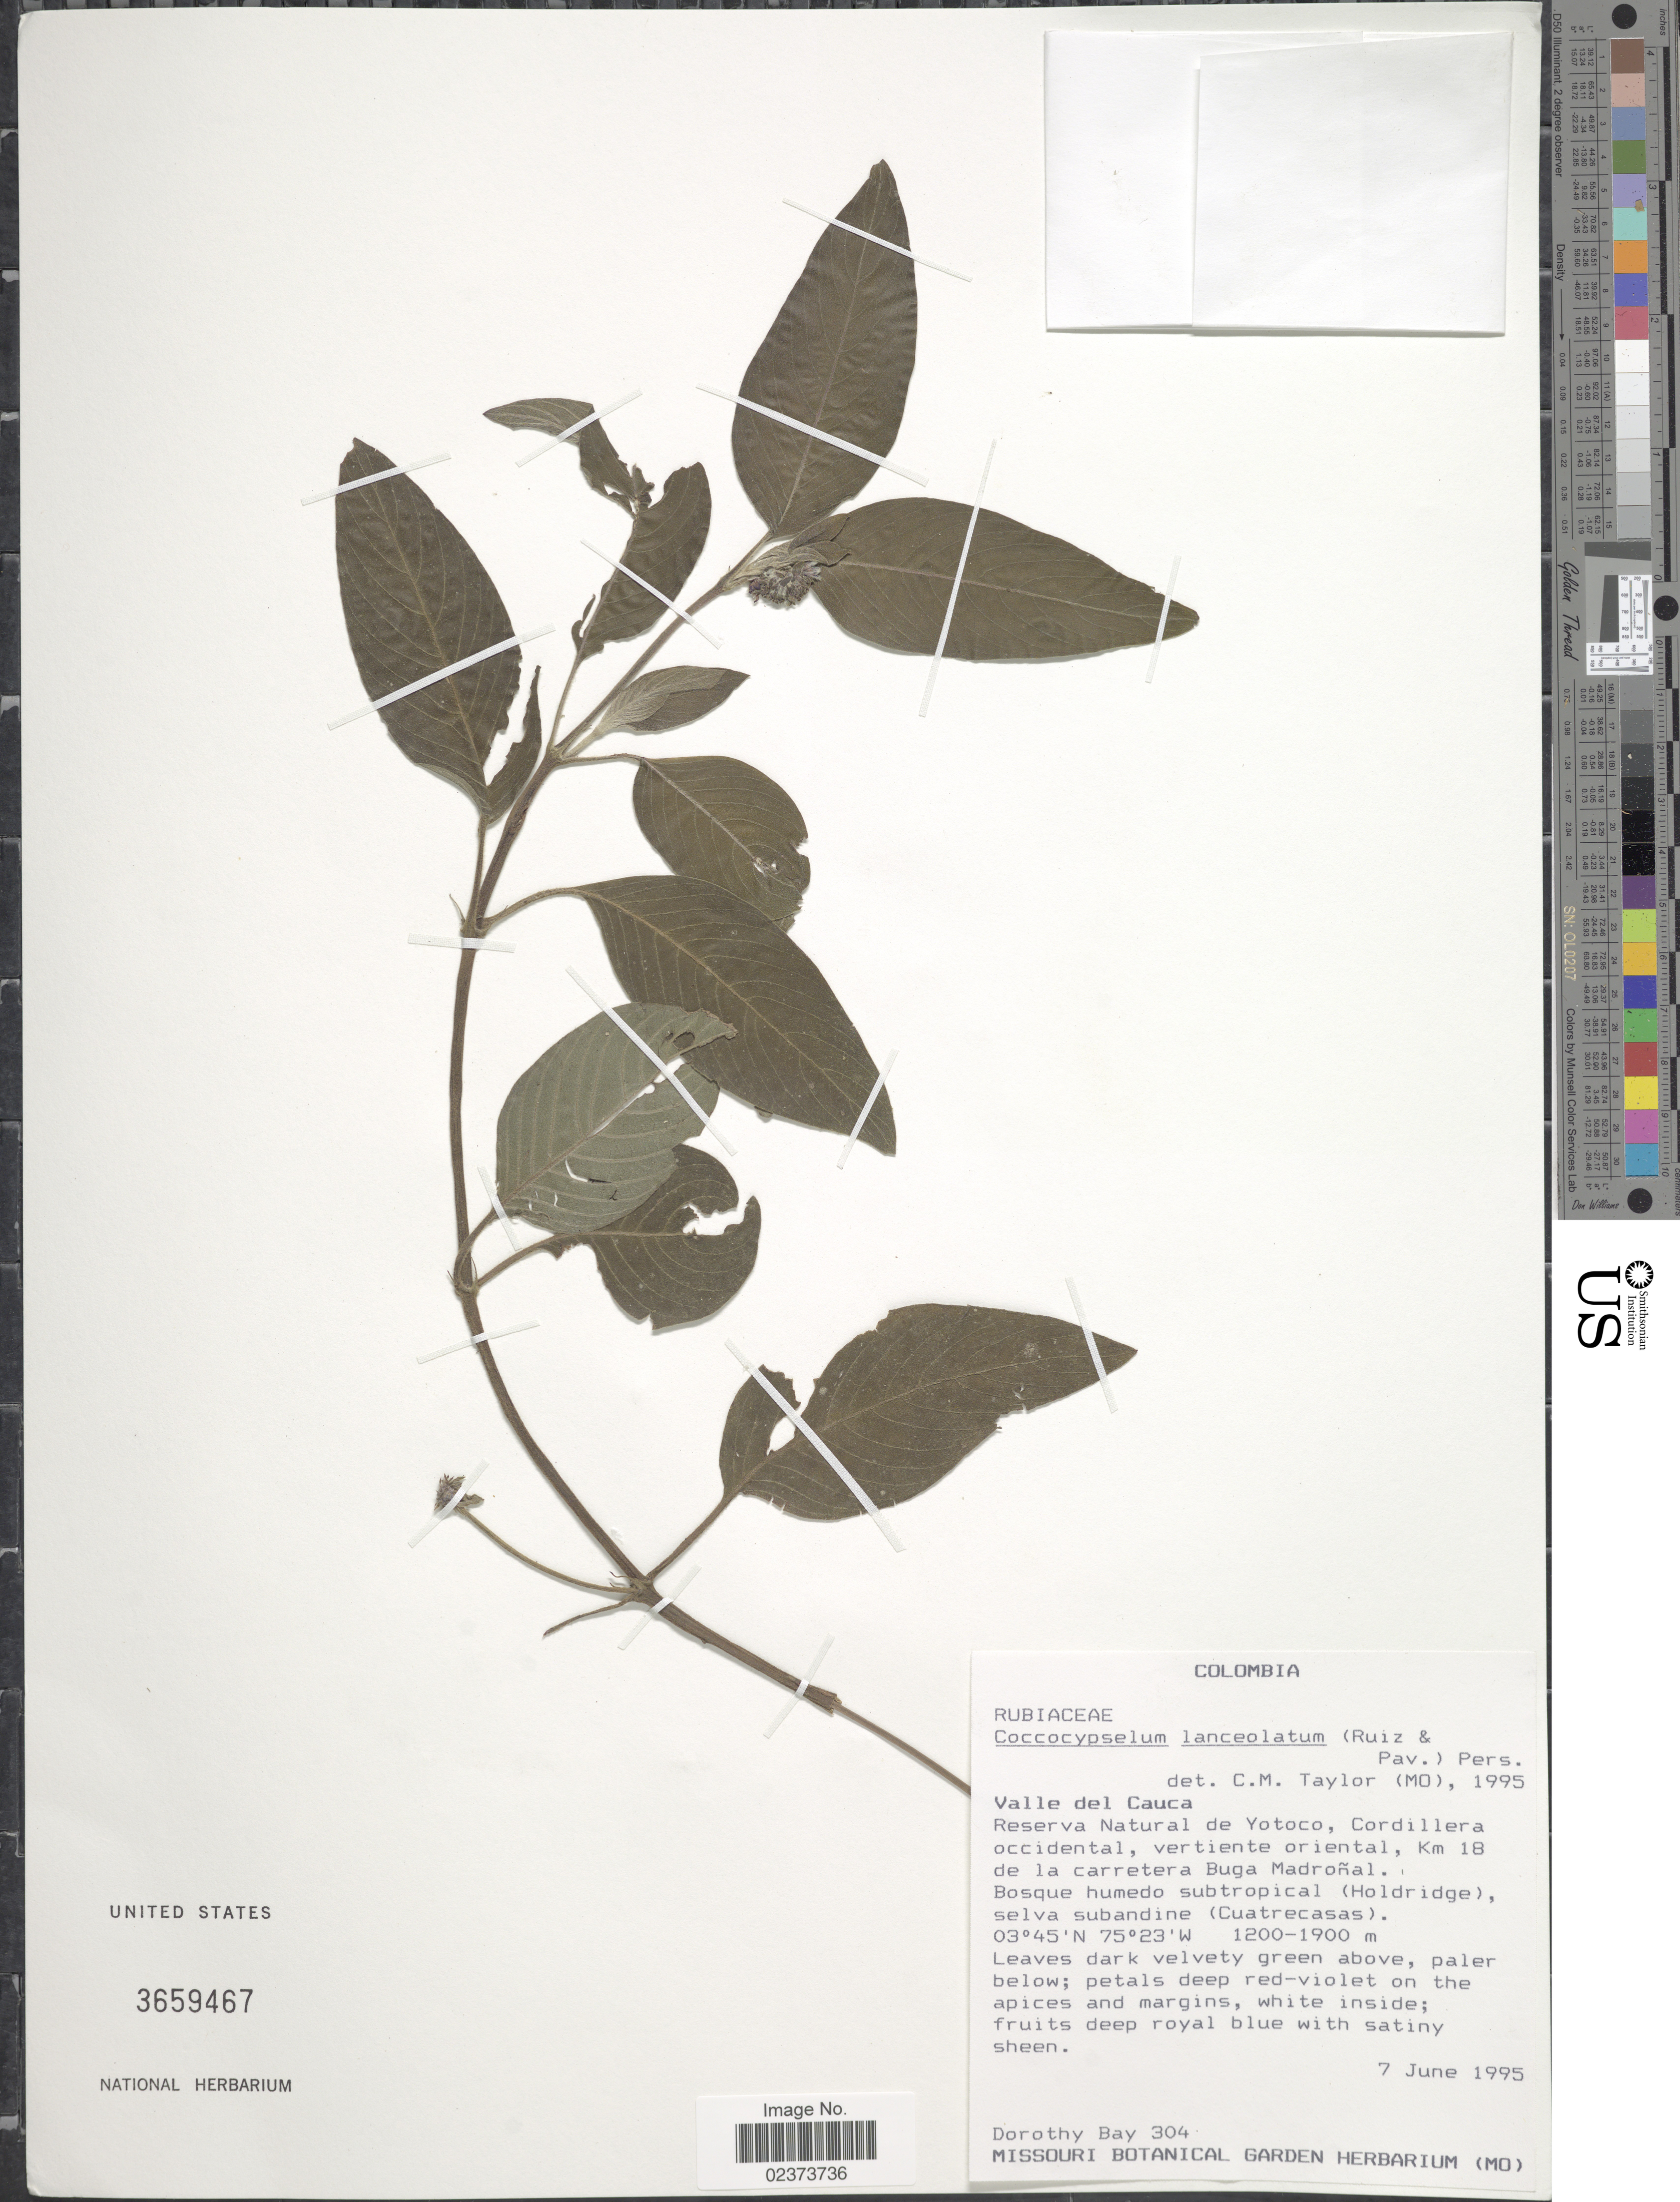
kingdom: Plantae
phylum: Tracheophyta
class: Magnoliopsida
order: Gentianales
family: Rubiaceae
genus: Coccocypselum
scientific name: Coccocypselum lanceolatum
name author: (Ruiz & Pav.) Pers.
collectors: D. C. Bay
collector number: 304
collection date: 1995-06-07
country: Colombia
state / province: Valle del Cauca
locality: Reserva Natural de Yotoco, Cordillera occidental, vertiente oriental, Km 18 de la carretera a Buga Madroñal. Bosque humedo subtropical (Holdridge), selva subandine (Cuatrecasas)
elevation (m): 1200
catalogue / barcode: US 3659467